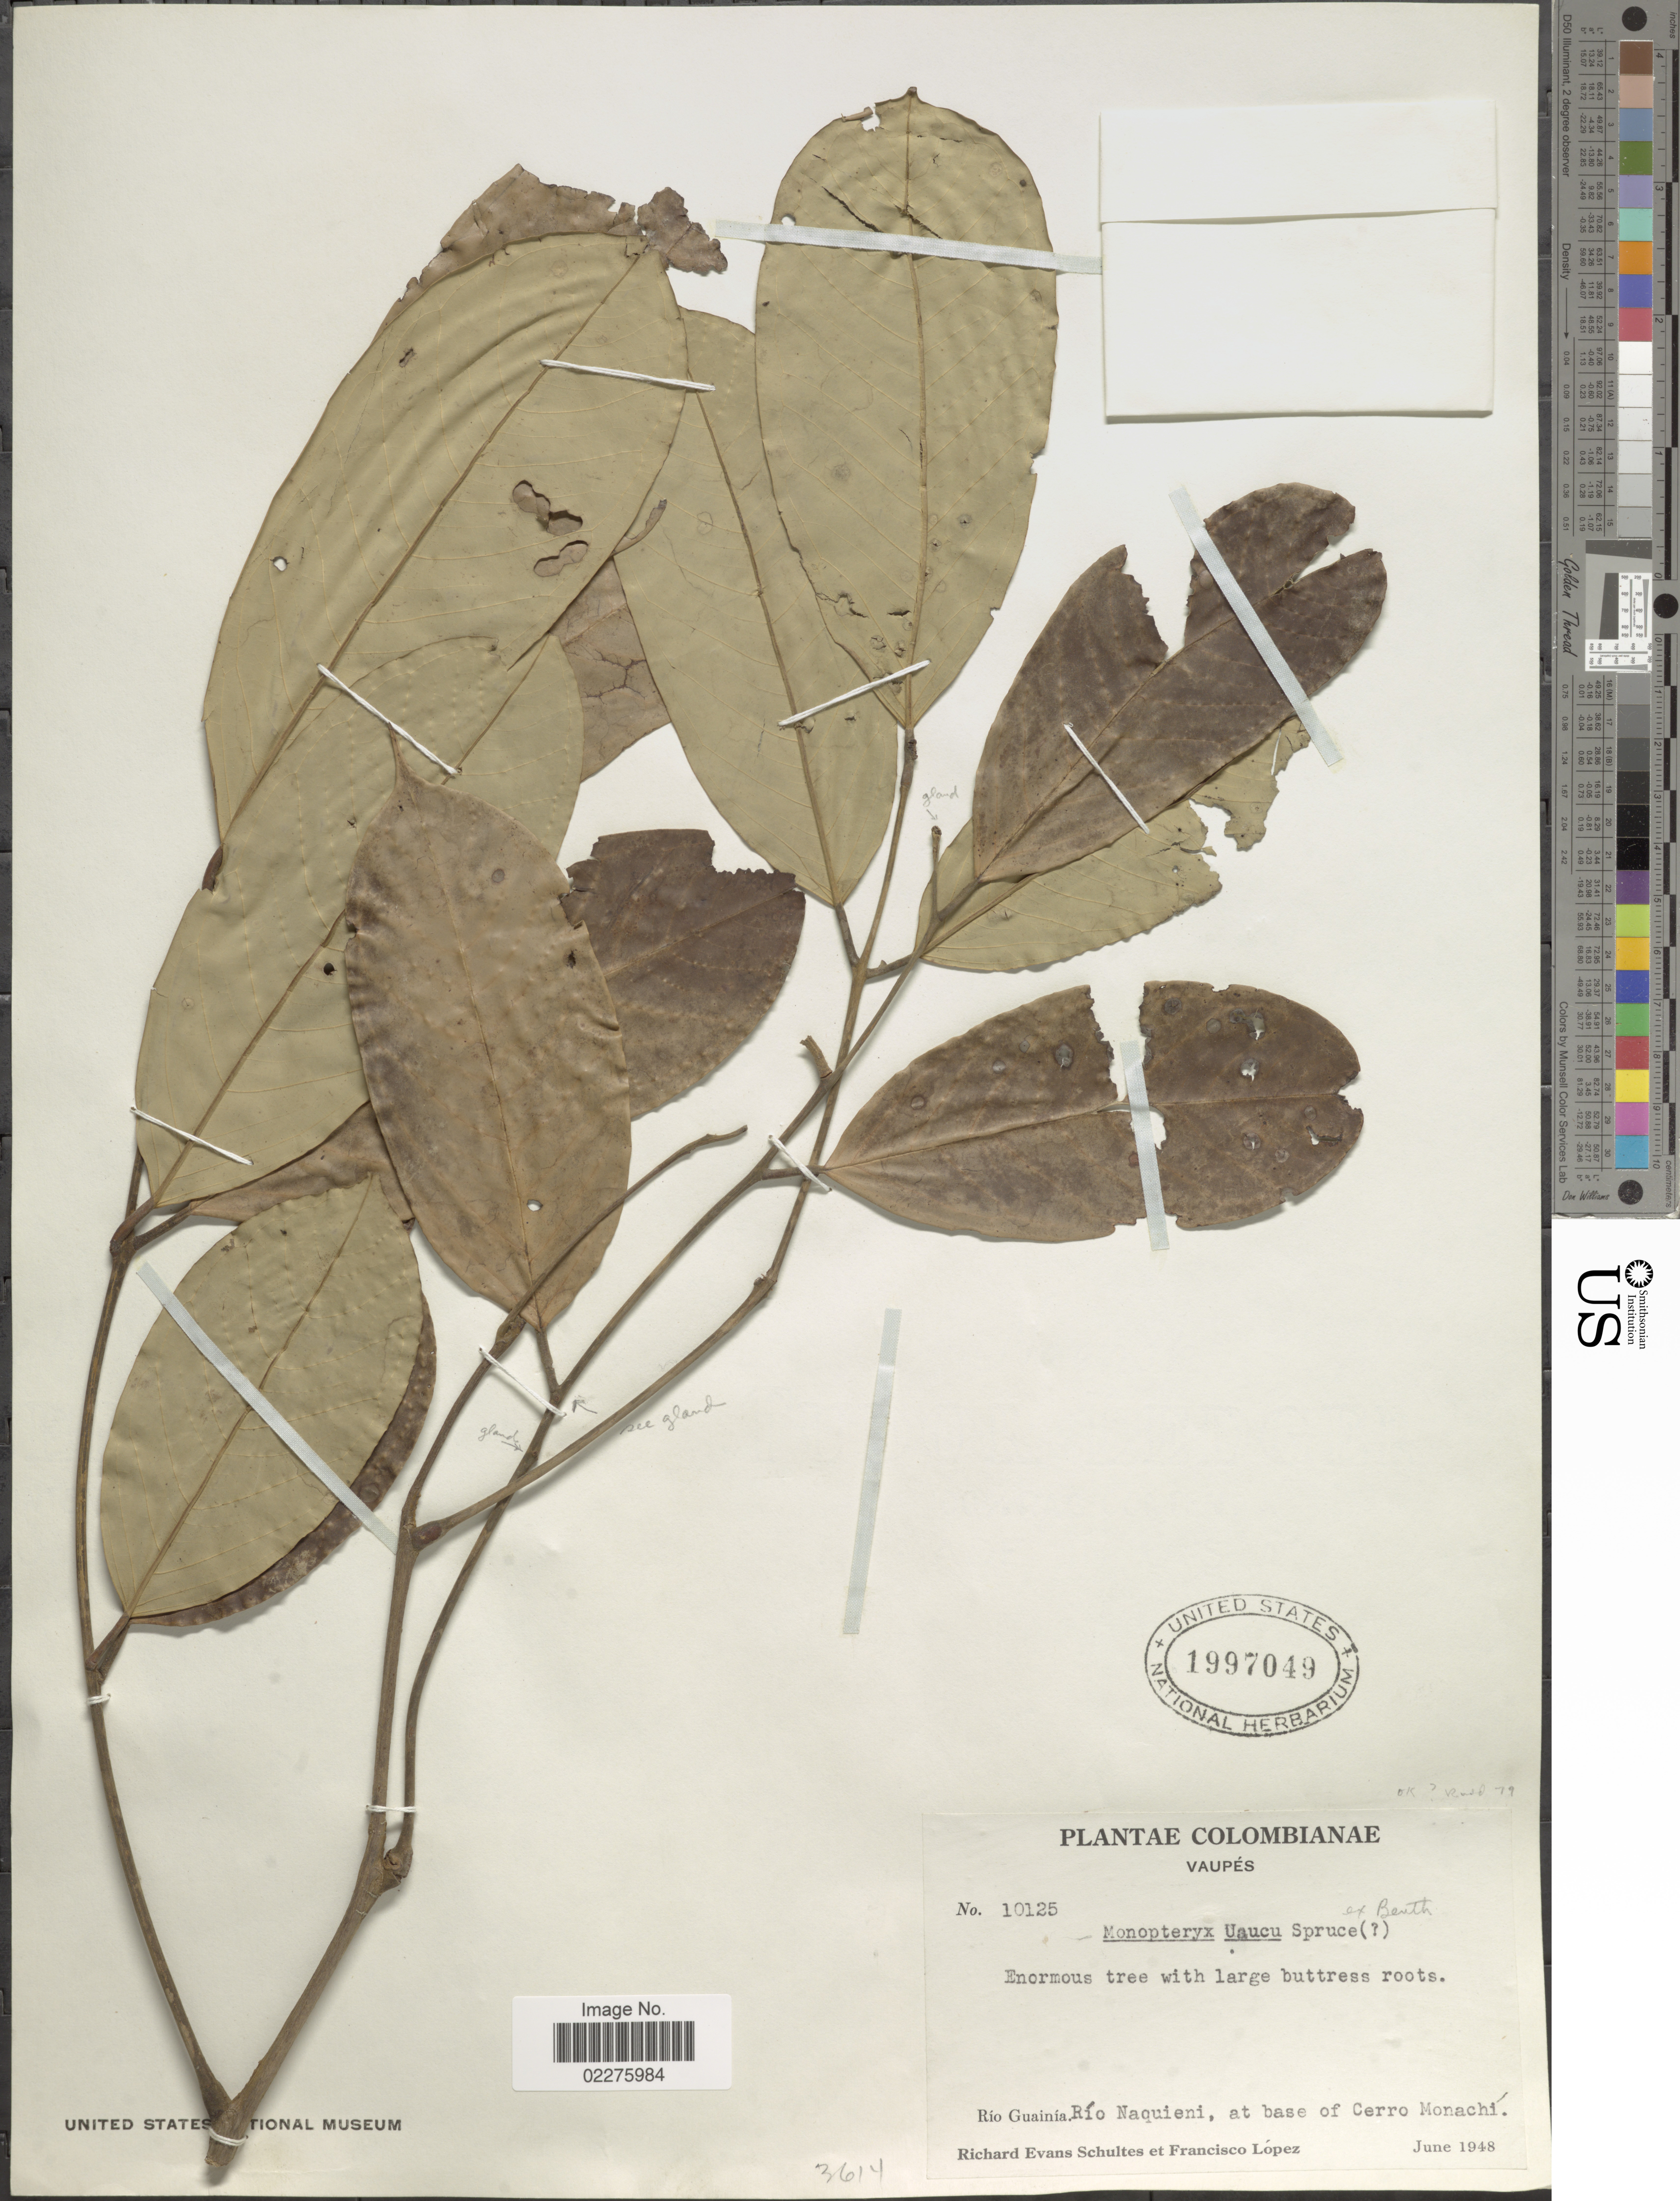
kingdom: Plantae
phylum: Tracheophyta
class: Magnoliopsida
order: Fabales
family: Fabaceae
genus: Monopteryx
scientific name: Monopteryx uaucu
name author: Spruce ex Benth.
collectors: R. E. Schultes & F. Lopéz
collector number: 10125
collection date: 1948-06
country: Colombia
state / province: Vaupés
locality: Rio Guainia, Rio Naquieni, at base of Cerro Monachi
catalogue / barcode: US 1997049